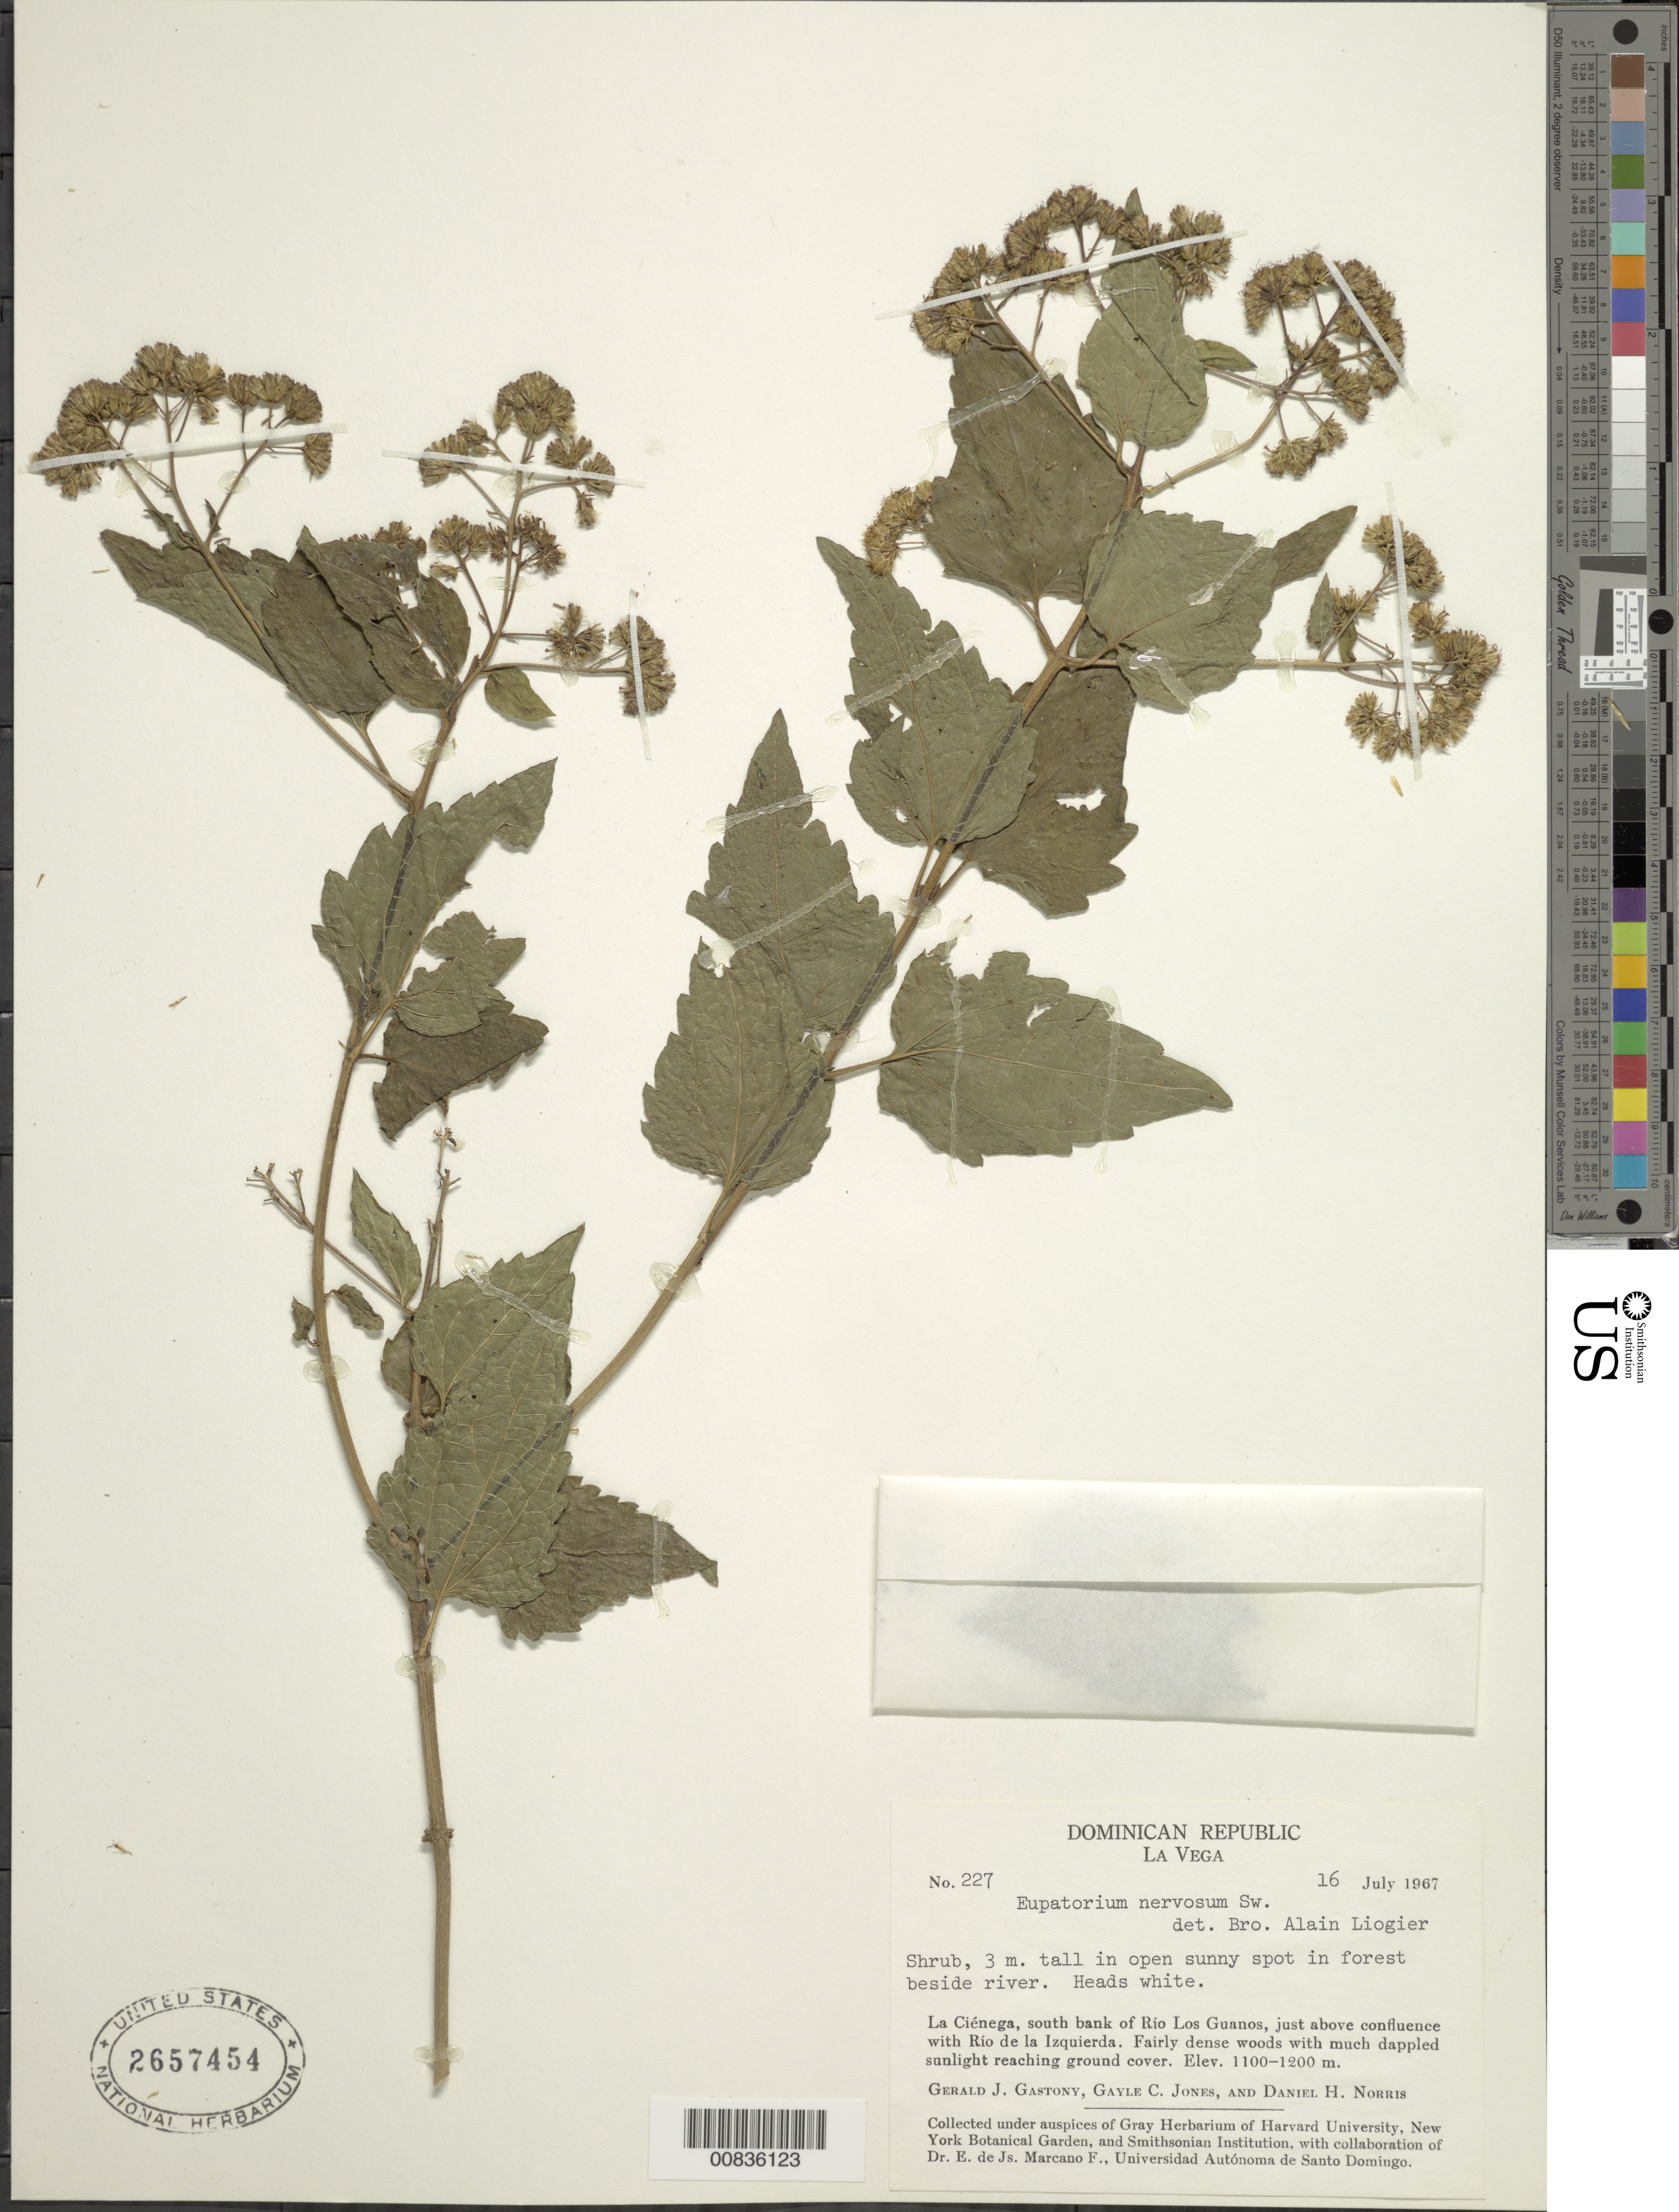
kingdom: Plantae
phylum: Tracheophyta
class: Magnoliopsida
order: Asterales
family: Asteraceae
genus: Koanophyllon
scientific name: Koanophyllon nervosum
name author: (Sw.) R.M. King & H. Rob.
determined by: Liogier, Alain H.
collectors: G. Gastony, G. C. Jones & D. H. Norris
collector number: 227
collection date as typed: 16 Jul 1967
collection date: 1967-07-16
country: Dominican Republic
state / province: La Vega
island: Hispaniola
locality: La Ciénaga, south bank of Río Los Guanos, just above confluence with Río de la Izquierda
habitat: In open sunny spot in forest beside river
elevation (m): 1100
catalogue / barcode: US 2657454